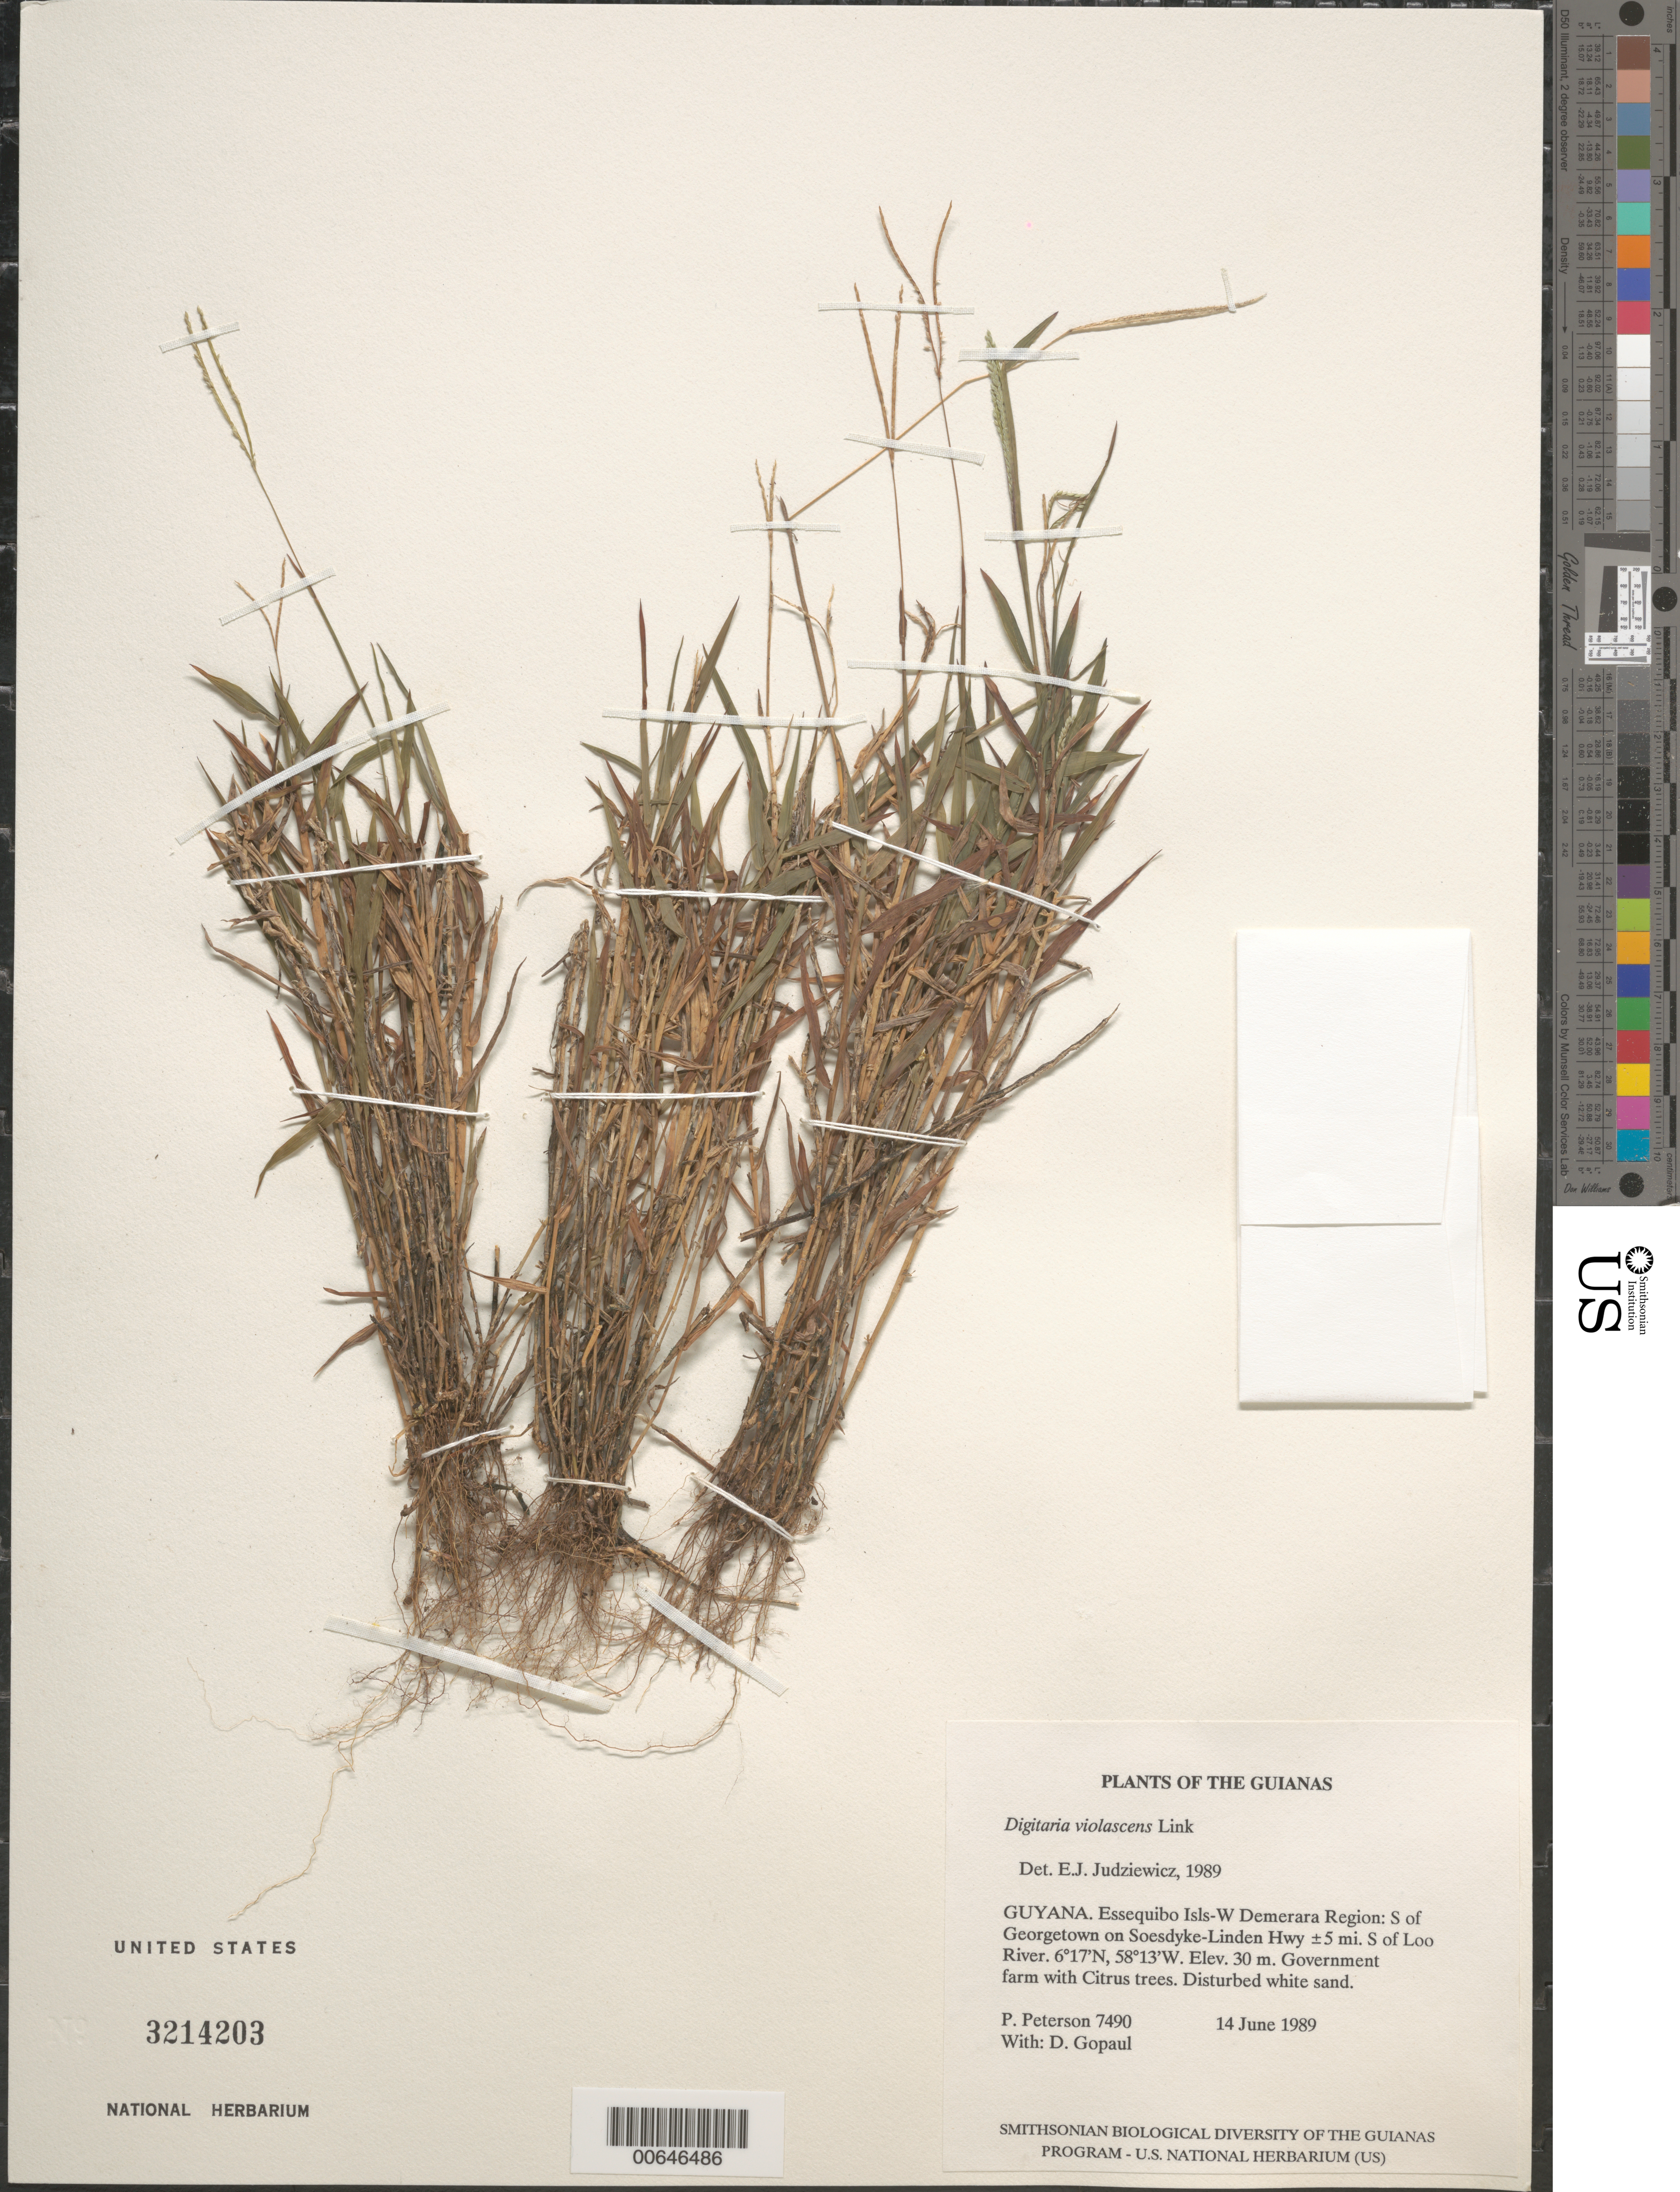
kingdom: Plantae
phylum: Tracheophyta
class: Liliopsida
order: Poales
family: Poaceae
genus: Digitaria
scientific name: Digitaria violascens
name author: Link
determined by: Judziewicz, E. J.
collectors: P. M. Peterson & D. Gopaul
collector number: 7490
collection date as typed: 14 June 1989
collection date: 1989-06-14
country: Guyana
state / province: Essequibo Isl-W. Demerara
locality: S of Georgetown on Soesdyke-Linden Hwy ±5 mi. S of Loo River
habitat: Government farm with Citrus trees. Disturbed white sand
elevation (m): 30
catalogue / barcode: US 3214203